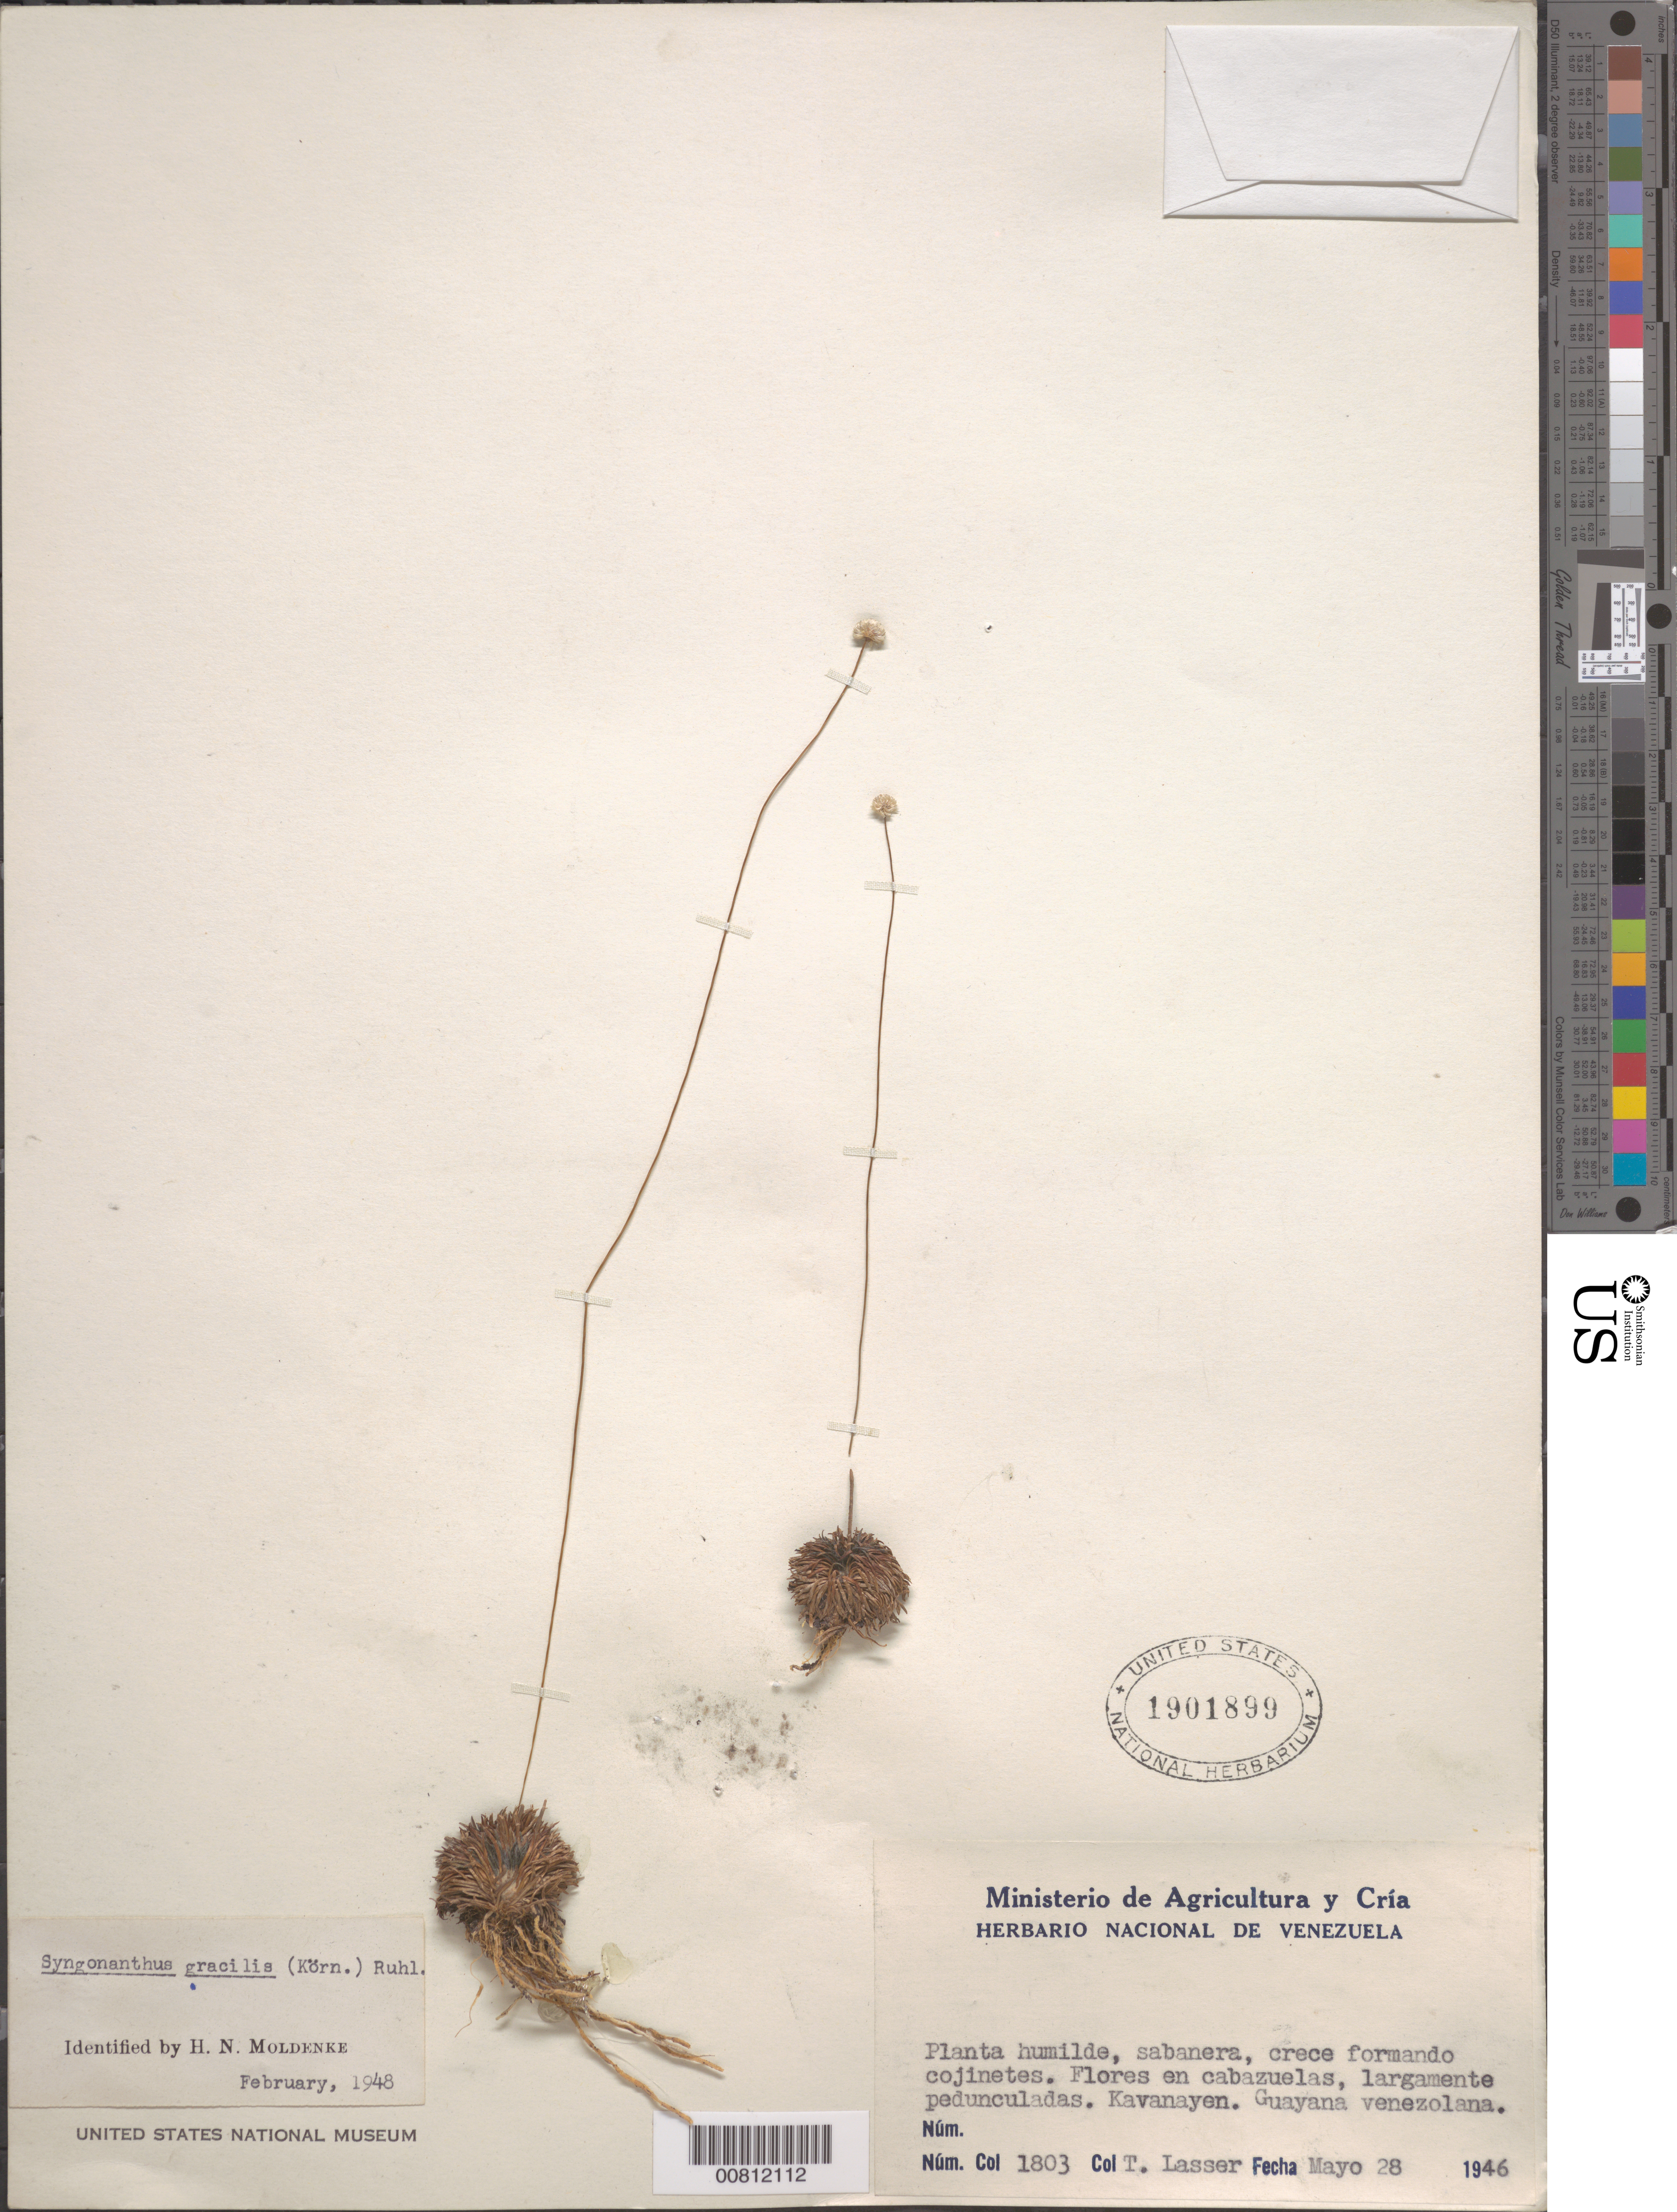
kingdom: Plantae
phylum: Tracheophyta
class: Liliopsida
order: Poales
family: Eriocaulaceae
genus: Syngonanthus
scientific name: Syngonanthus gracilis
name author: (Bong.) Ruhland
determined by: Moldenke, H. N.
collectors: T. Lasser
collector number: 1803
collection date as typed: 28-May-46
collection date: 1946-05-28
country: Venezuela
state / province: Bolívar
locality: Kavanayén, Guayana Venezolana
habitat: Sabana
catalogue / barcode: US 1901899